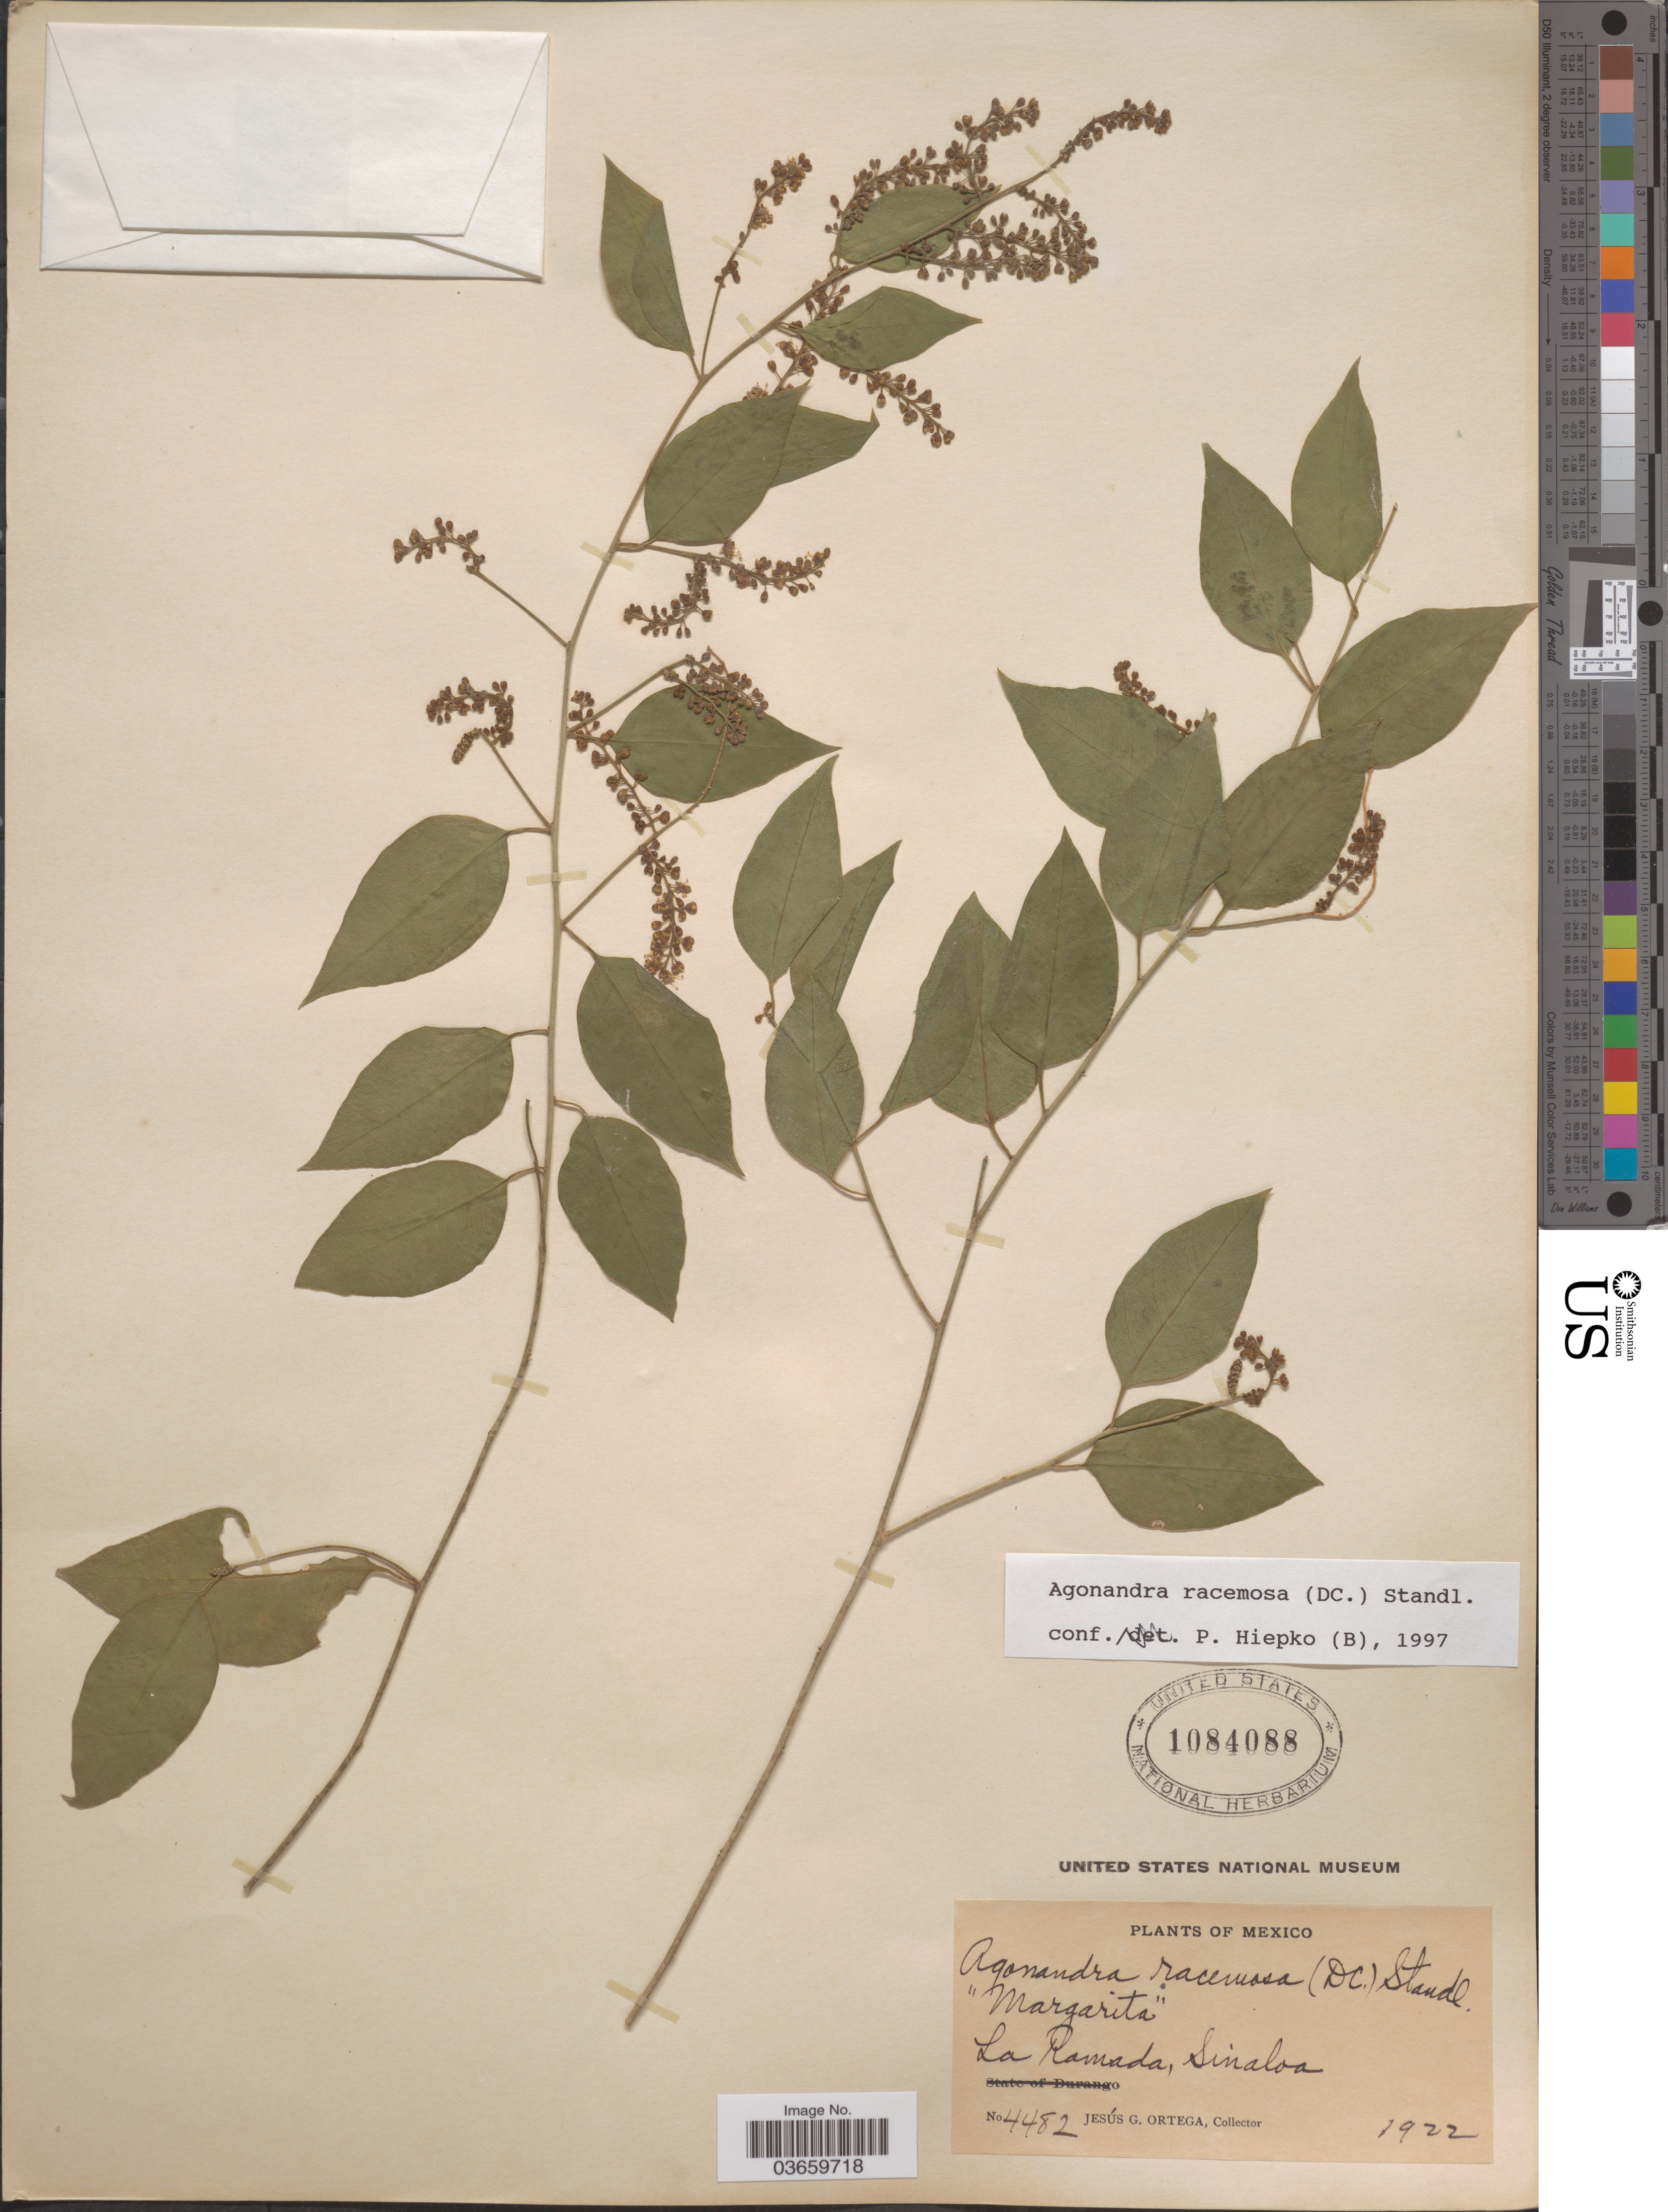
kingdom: Plantae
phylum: Tracheophyta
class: Magnoliopsida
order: Santalales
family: Opiliaceae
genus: Agonandra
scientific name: Agonandra racemosa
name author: (DC.) Standl.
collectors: J. Ortega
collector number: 4482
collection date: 1922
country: Mexico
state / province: Sinaloa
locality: La Ramada.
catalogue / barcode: US 1084088